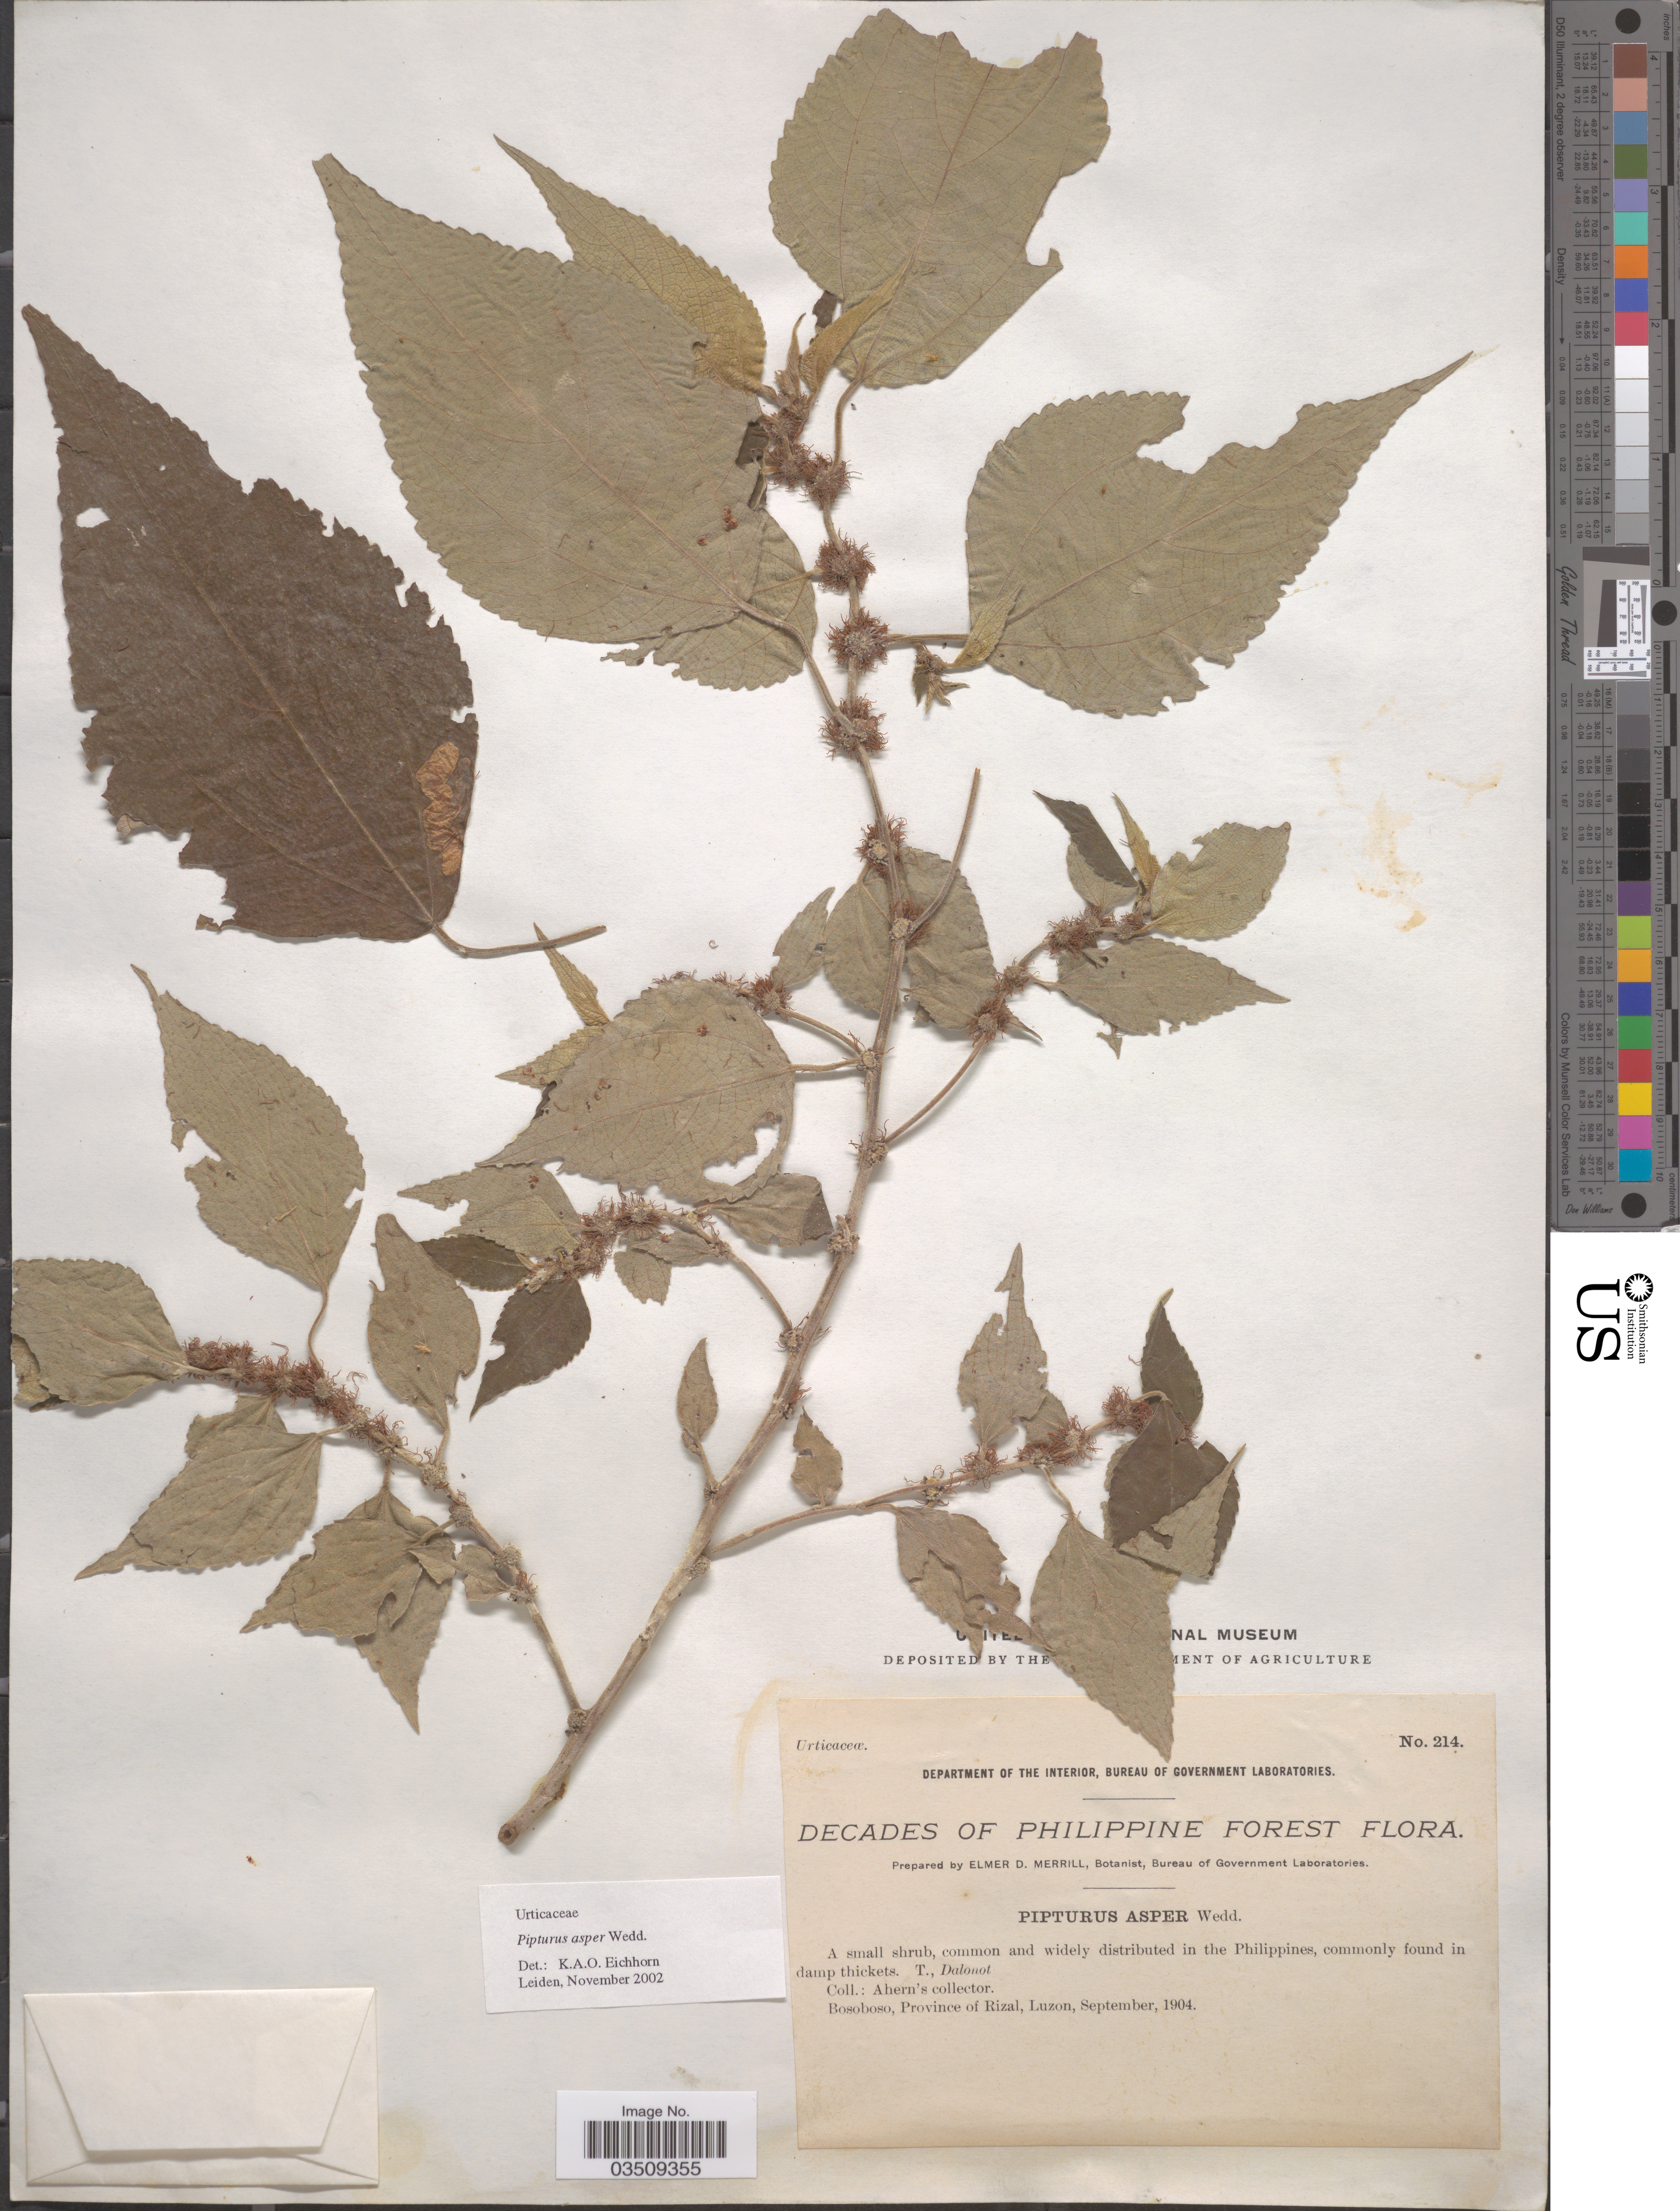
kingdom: Plantae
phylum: Tracheophyta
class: Magnoliopsida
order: Rosales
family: Urticaceae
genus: Pipturus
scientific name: Pipturus arborescens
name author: (Link) C.B. Rob.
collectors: Ahern's collector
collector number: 214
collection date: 1904-09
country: Philippines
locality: Bosoboso, Province of Rizal, Luzon.